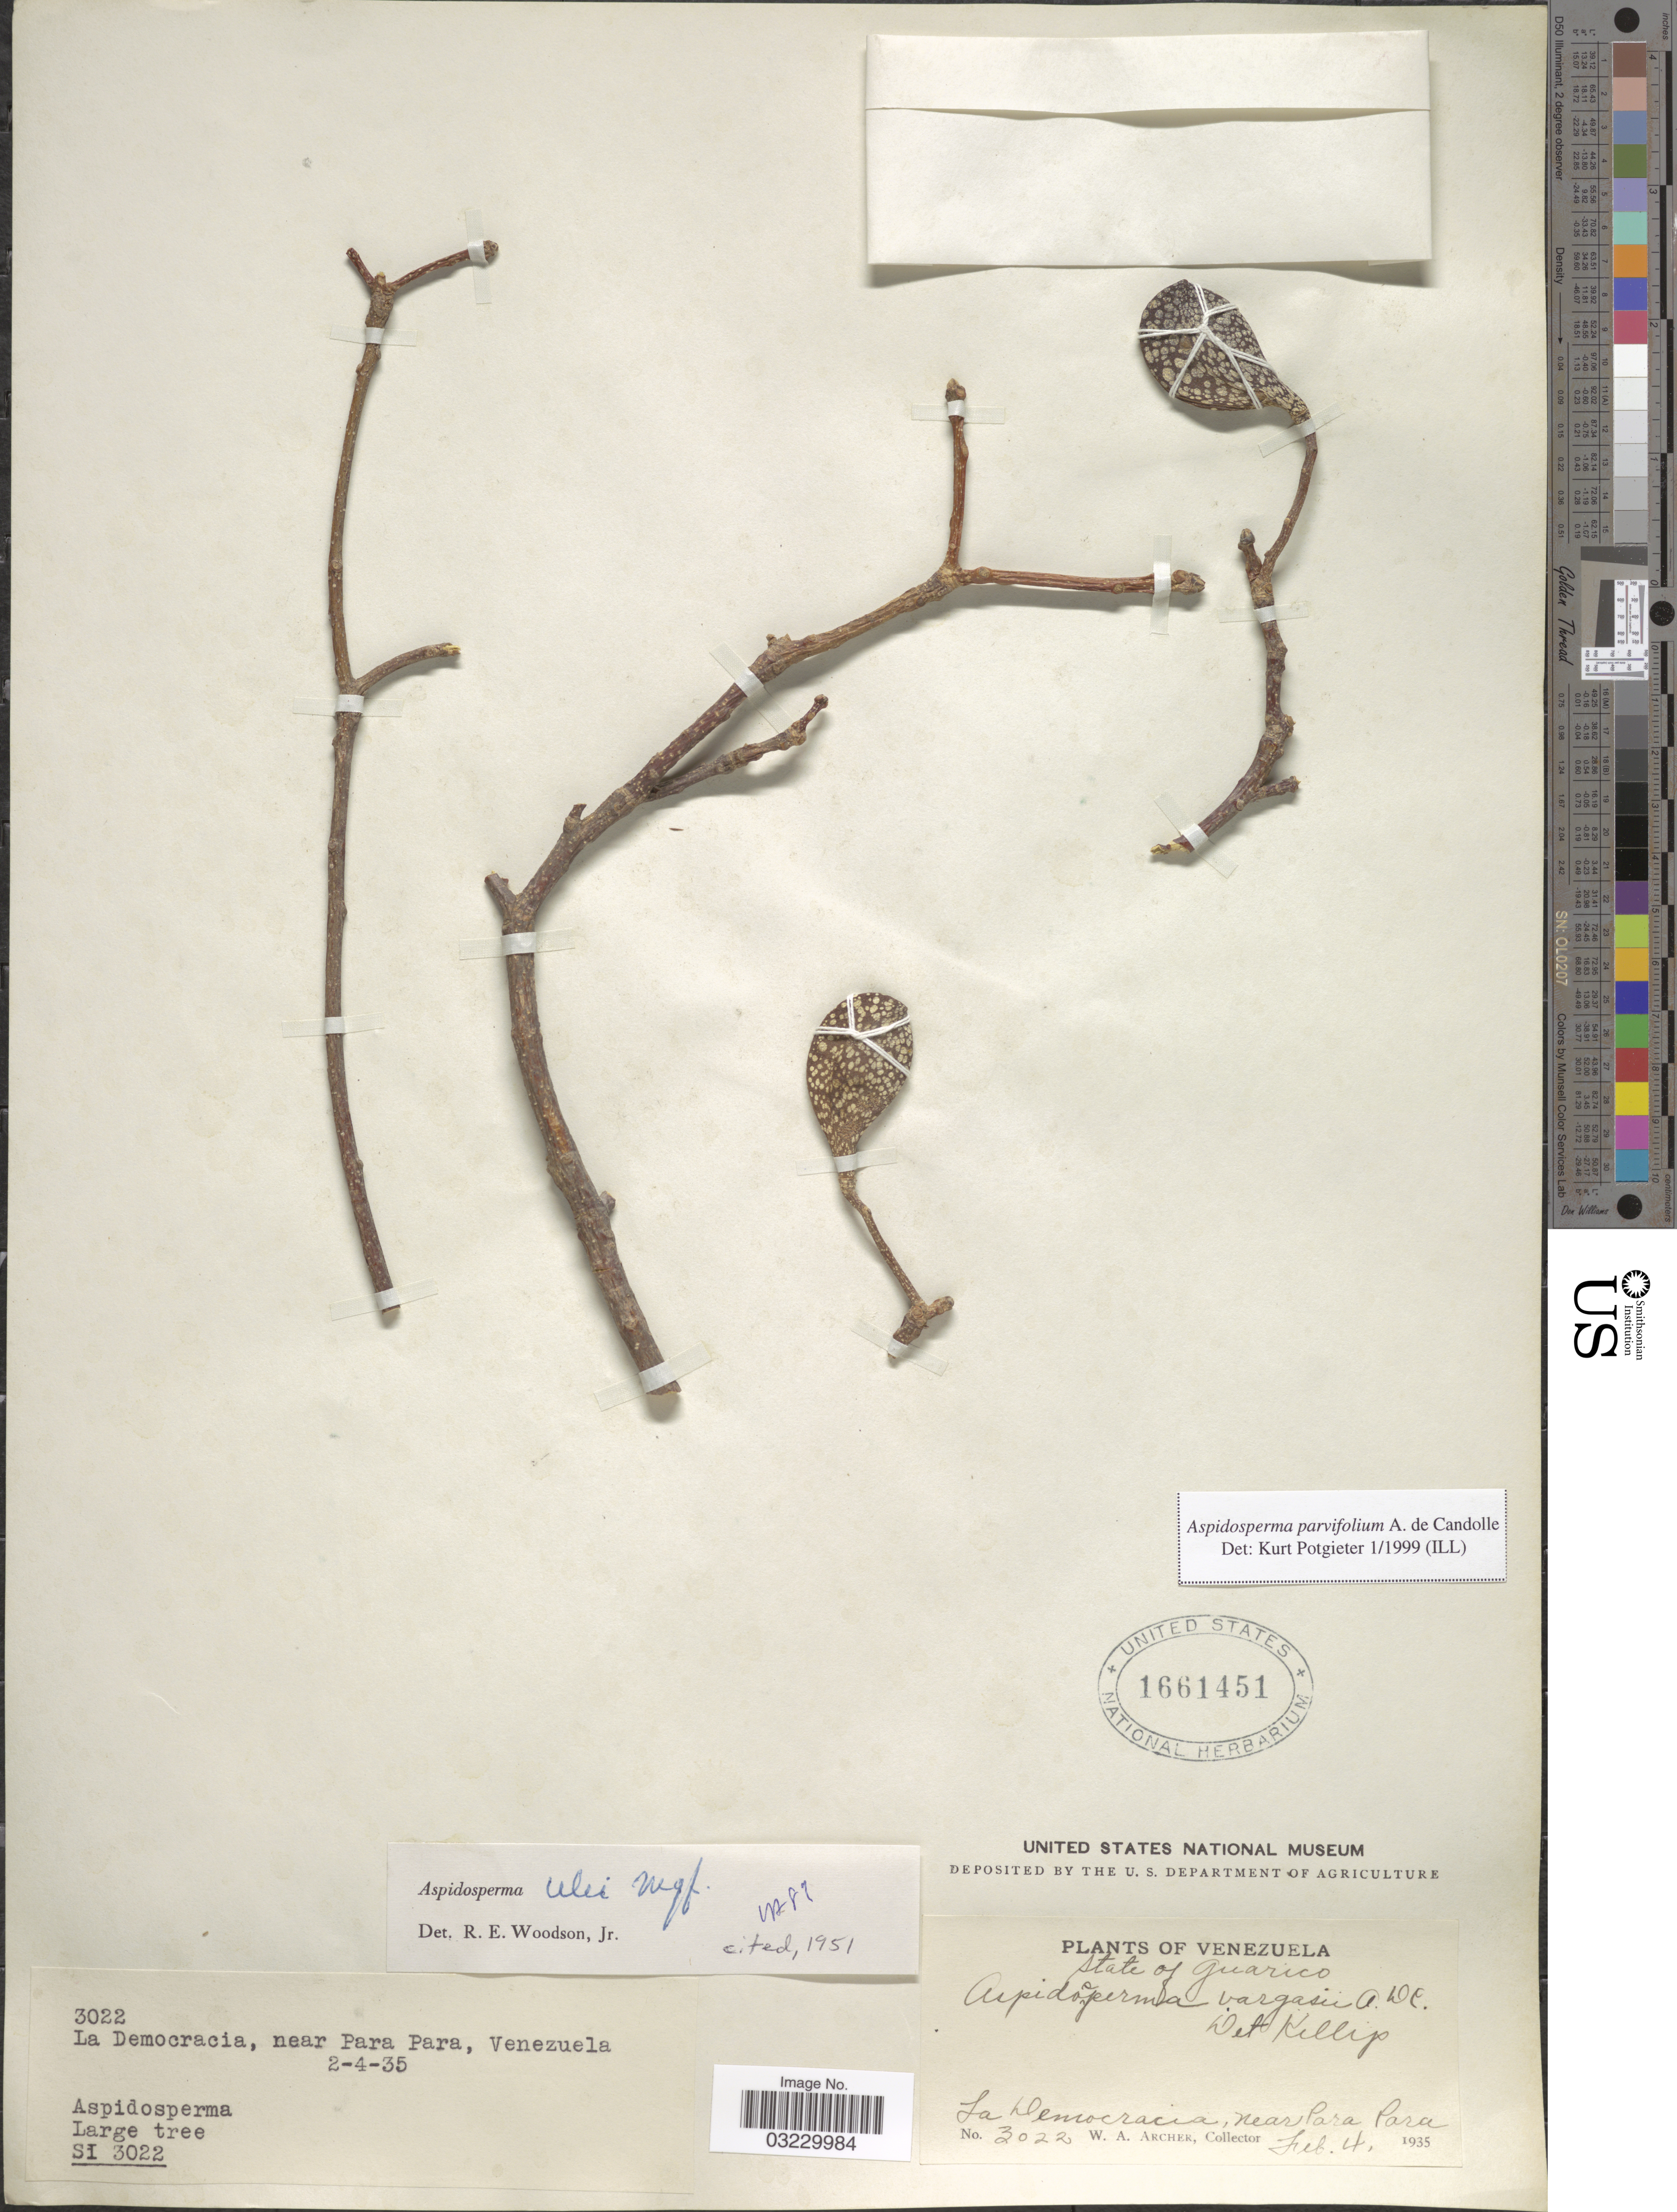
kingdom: Plantae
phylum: Tracheophyta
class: Magnoliopsida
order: Gentianales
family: Apocynaceae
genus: Aspidosperma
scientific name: Aspidosperma parvifolium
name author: A. DC.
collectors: W. Archer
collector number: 3022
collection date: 1935-02-04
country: Venezuela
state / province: Guárico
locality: La Democracia, near Para Para.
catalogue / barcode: US 1661451